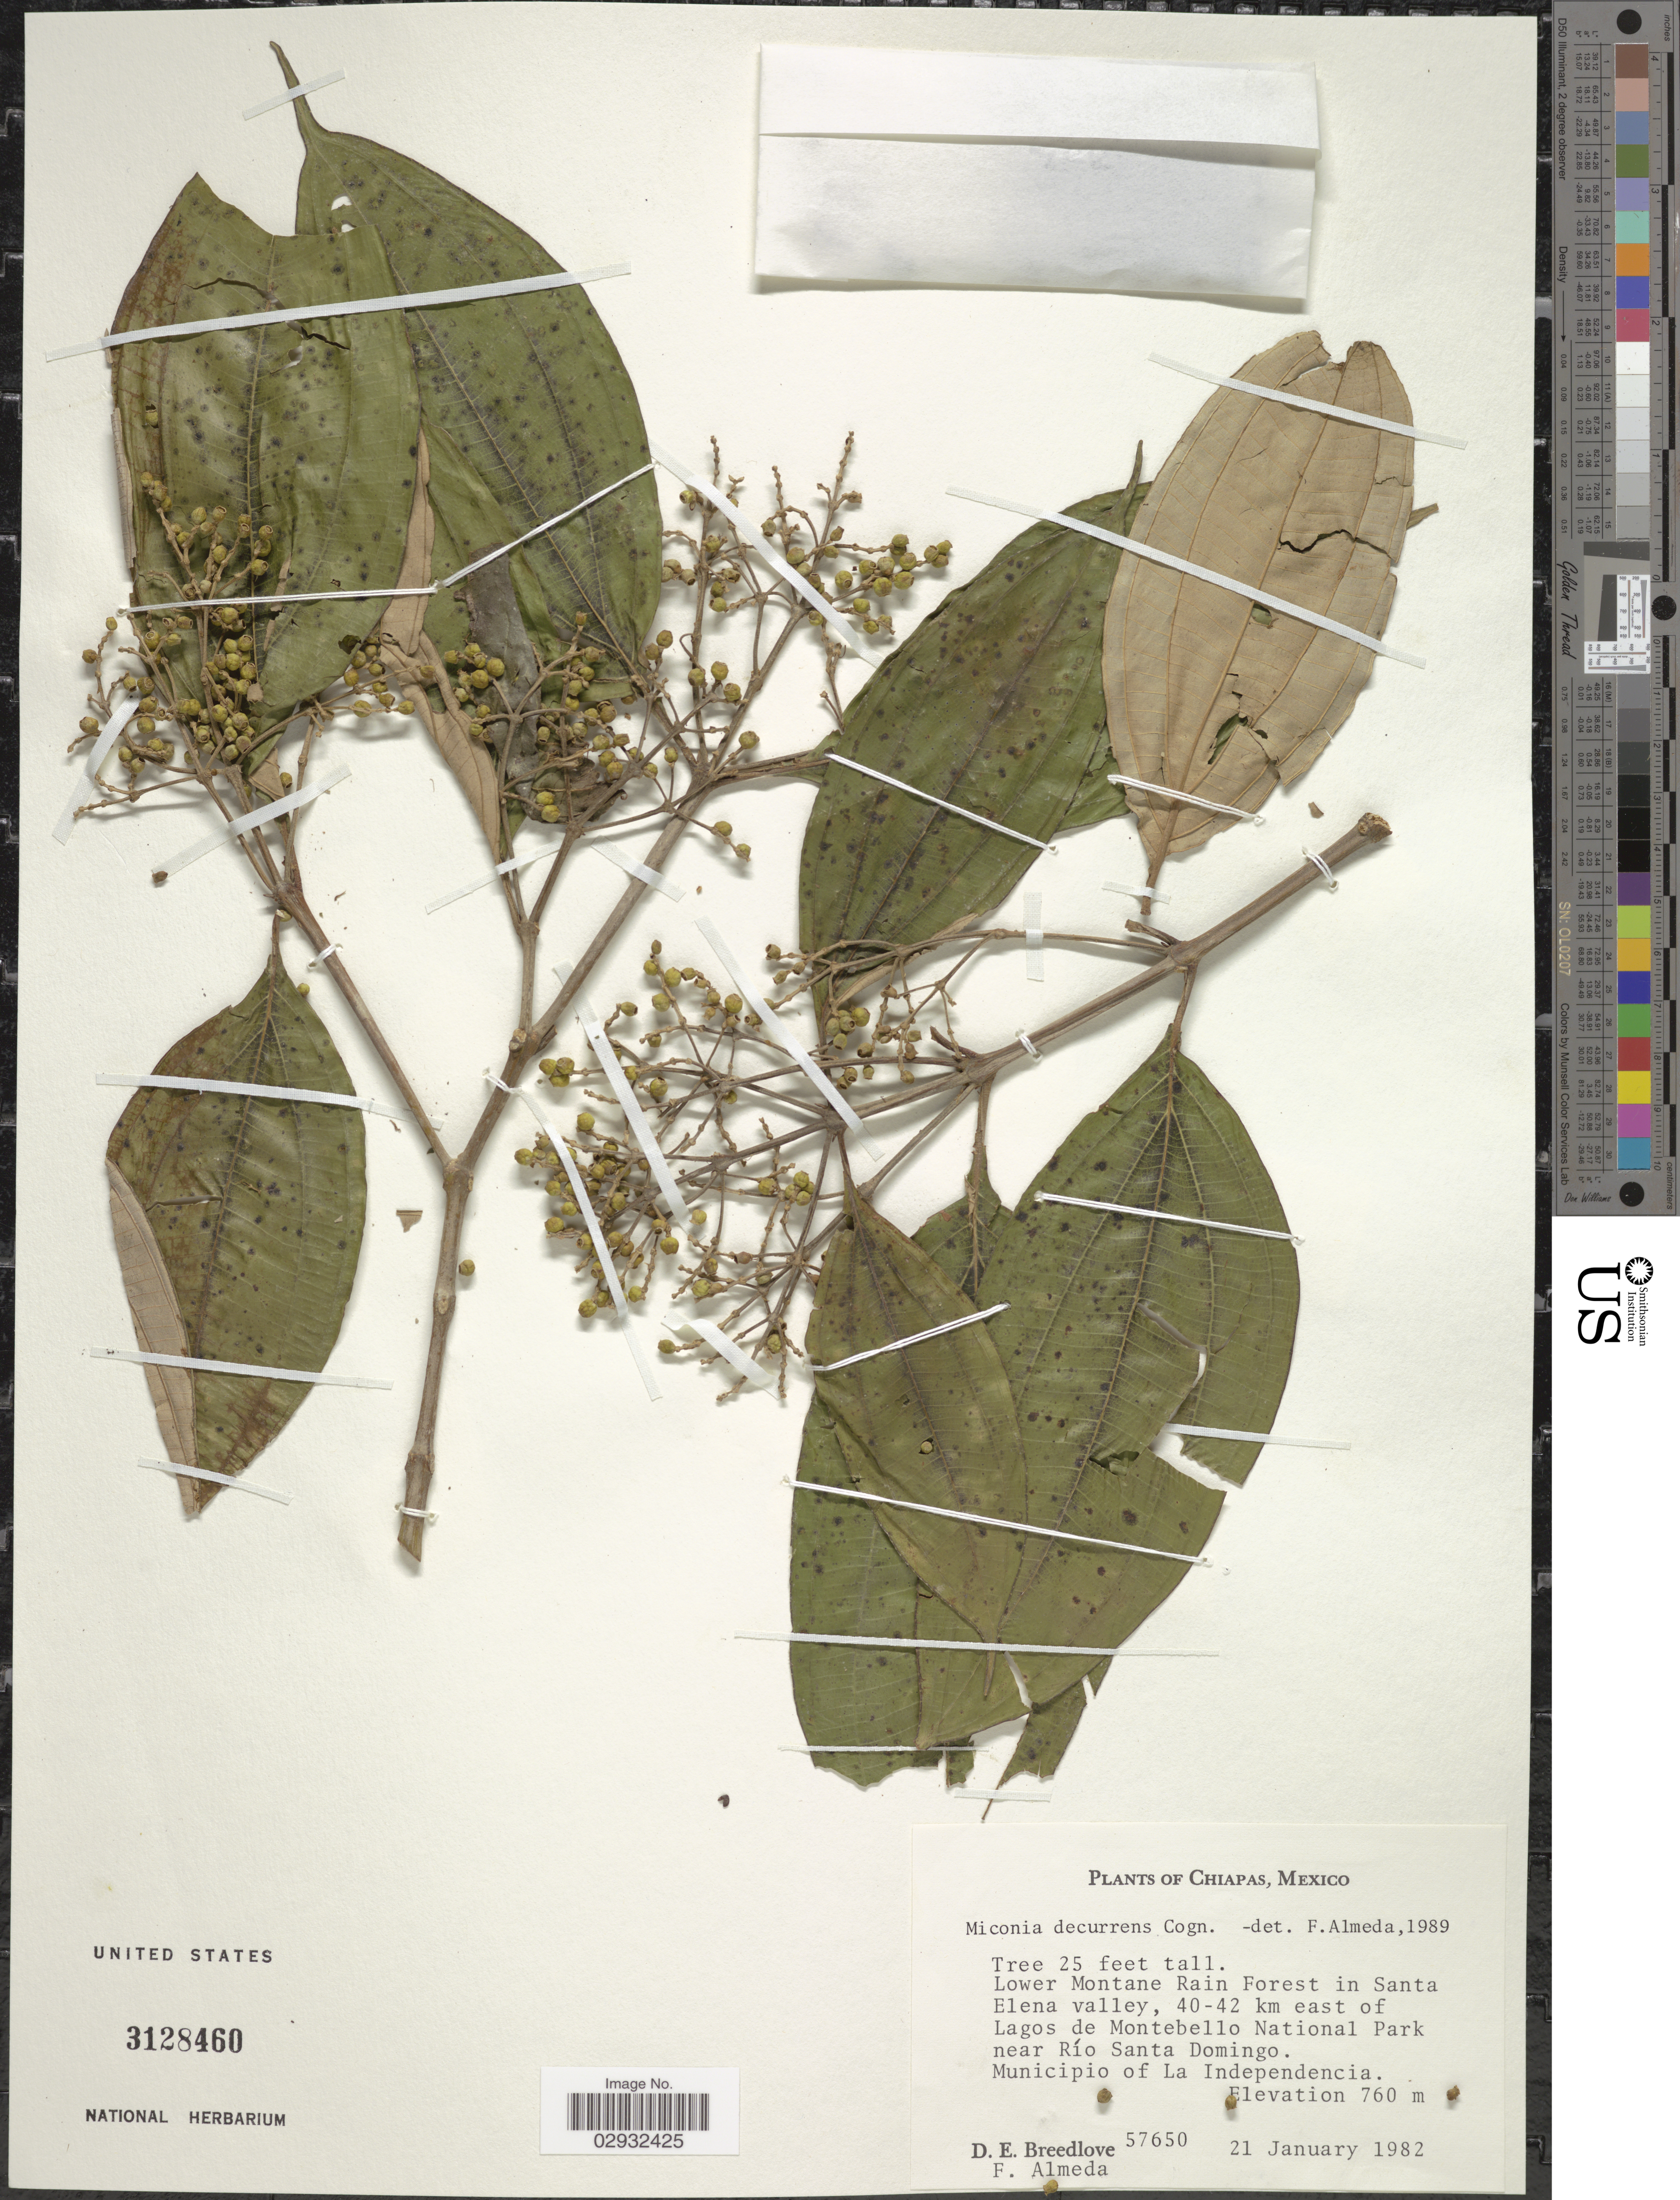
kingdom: Plantae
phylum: Tracheophyta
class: Magnoliopsida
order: Myrtales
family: Melastomataceae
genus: Miconia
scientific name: Miconia decurrens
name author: Cogn.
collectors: D. E. Breedlove & F. Almeda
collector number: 57650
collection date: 1982-01-21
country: Mexico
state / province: Chiapas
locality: Lower Montane Rain Forest in Santa Elena valley, 40-42 km east of Lagos de Montebello National Park near Río Santa Domingo. Municipio of La Independencia.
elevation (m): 760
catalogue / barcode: US 3128460